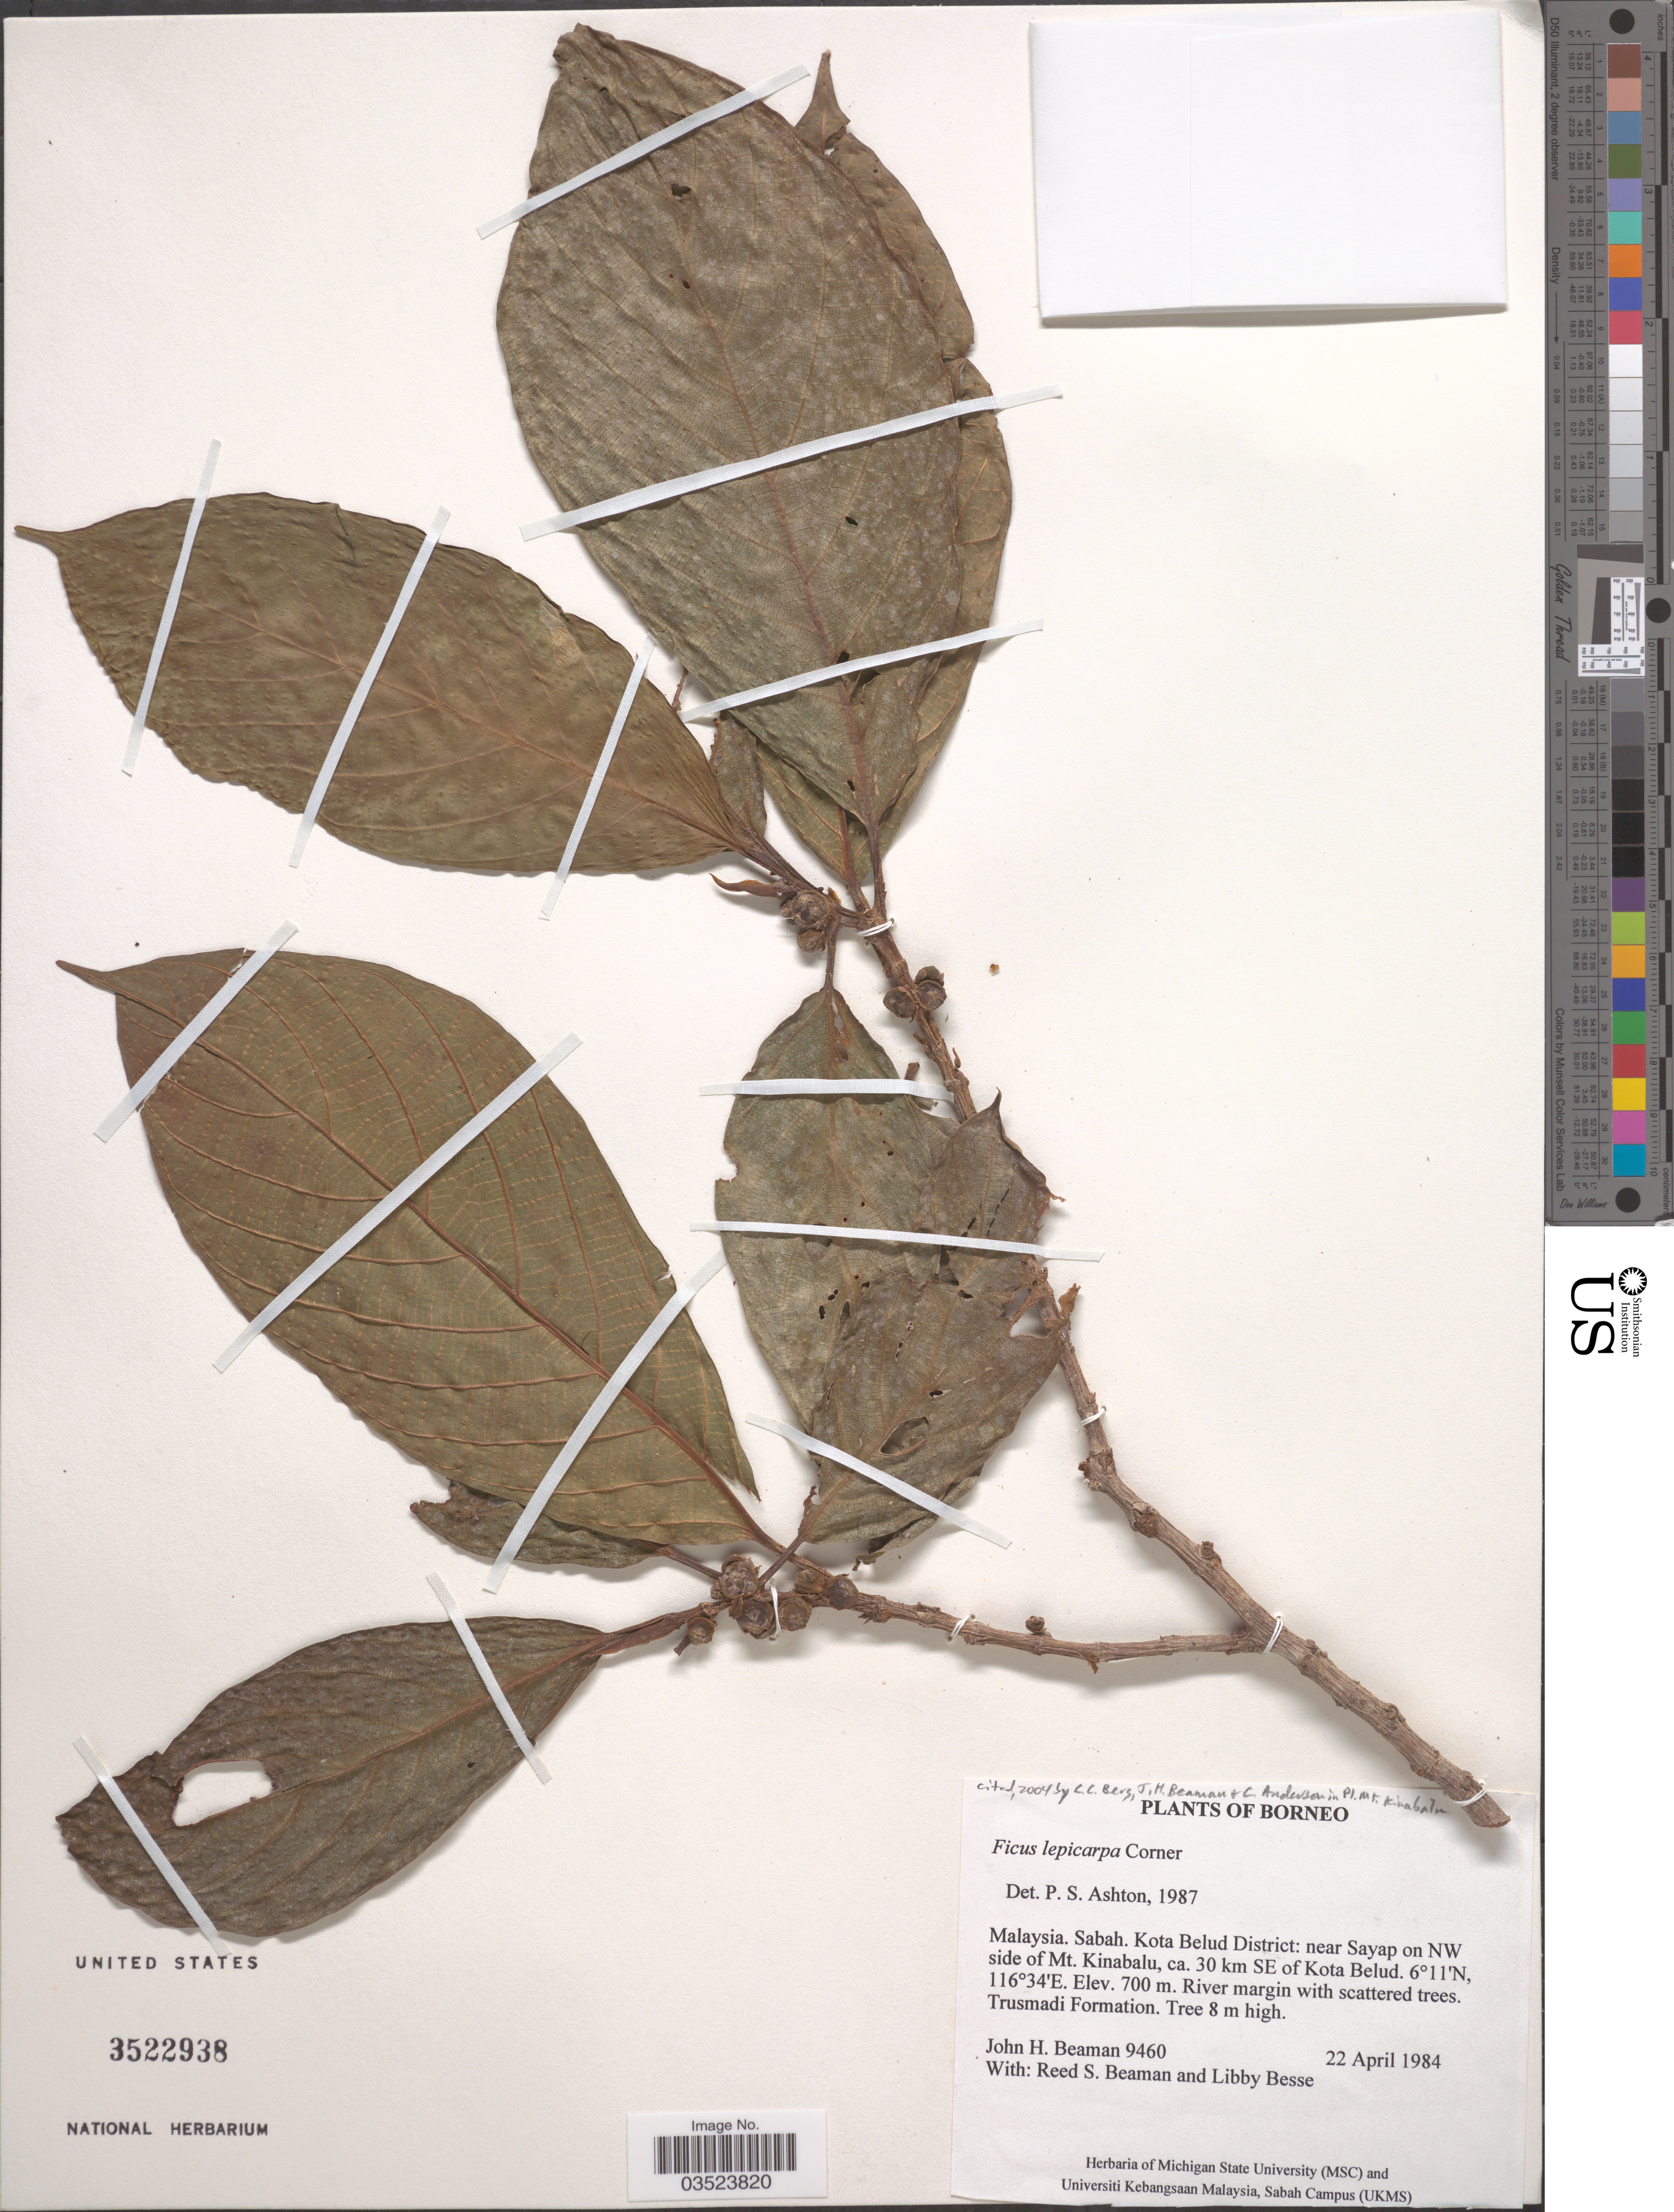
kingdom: Plantae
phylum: Tracheophyta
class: Magnoliopsida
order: Rosales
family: Moraceae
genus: Ficus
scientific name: Ficus lepicarpa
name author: Blume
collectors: J. H. Beaman, R. S. Beaman & L. Besse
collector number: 9460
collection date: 1984-04-22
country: Malaysia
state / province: Sabah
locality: Kota Belud District: near Sayap on NW side of Mt. Kinabalu, ca. 30 km SE of Kota Belud. Borneo.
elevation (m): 700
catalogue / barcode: US 3522938